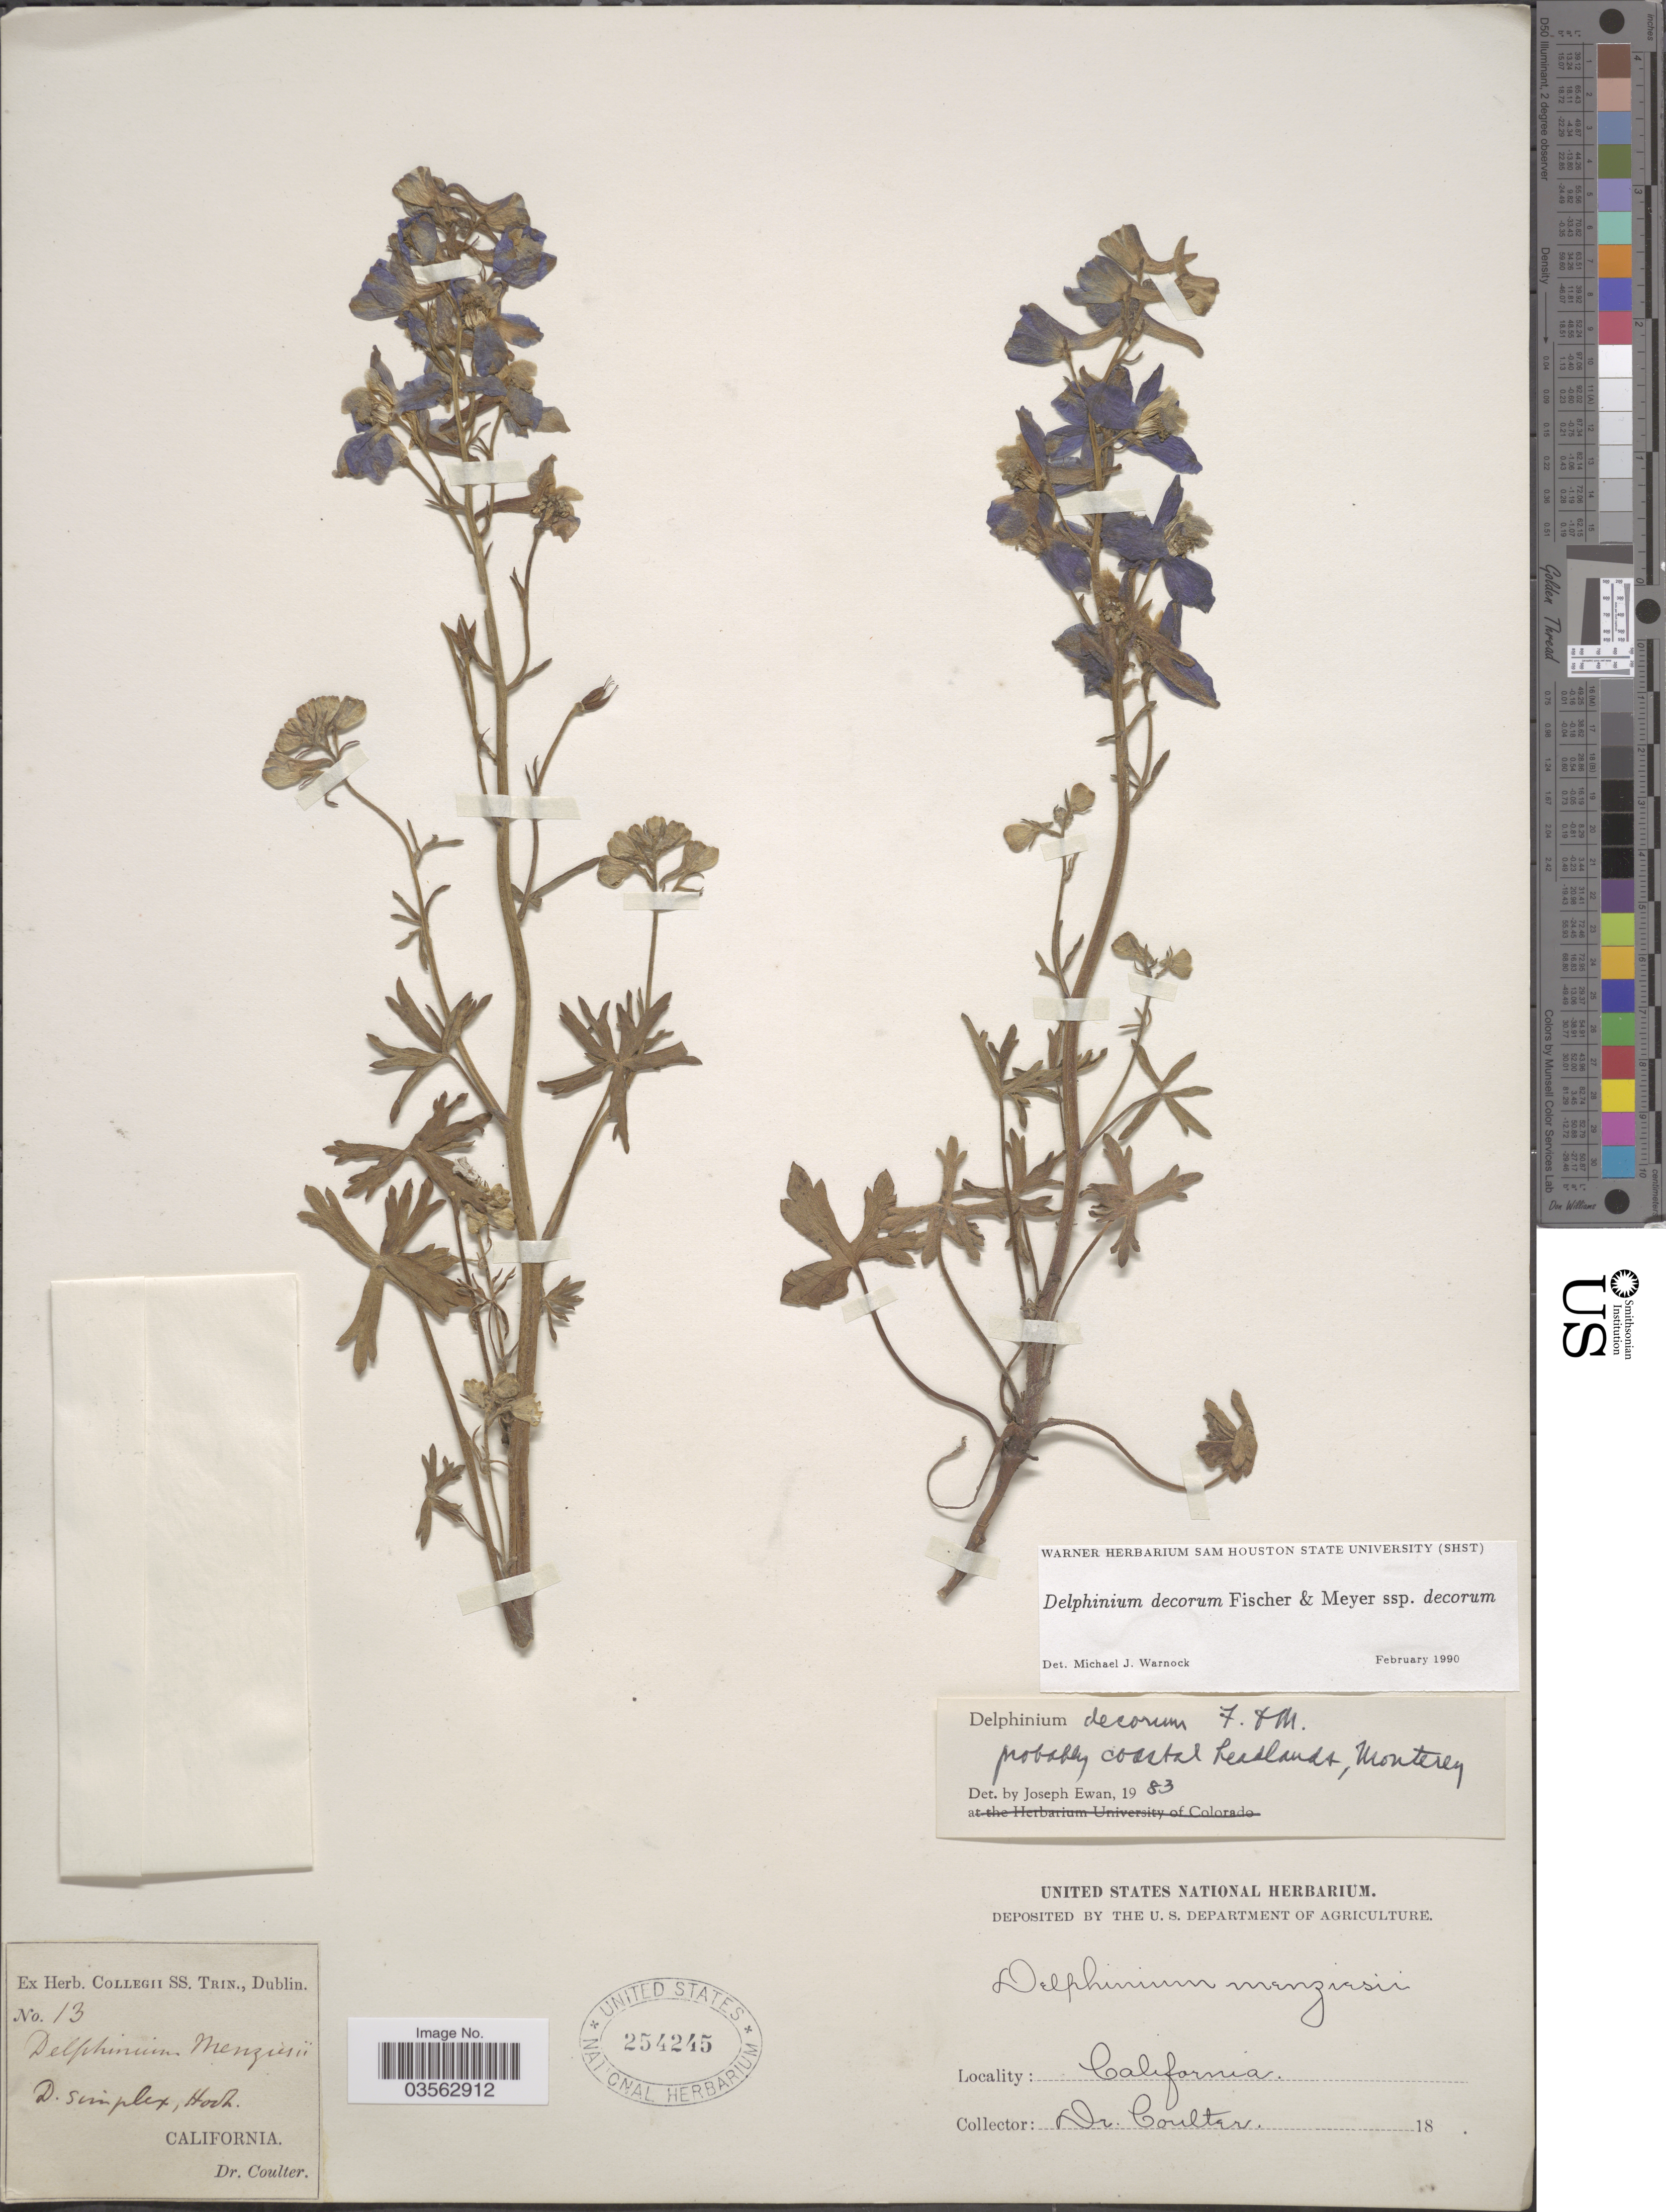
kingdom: Plantae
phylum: Tracheophyta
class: Magnoliopsida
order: Ranunculales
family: Ranunculaceae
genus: Delphinium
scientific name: Delphinium decorum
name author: Fisch. & C.A. Mey.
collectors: -- Coulter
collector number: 13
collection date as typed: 18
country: United States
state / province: California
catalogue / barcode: US 254245